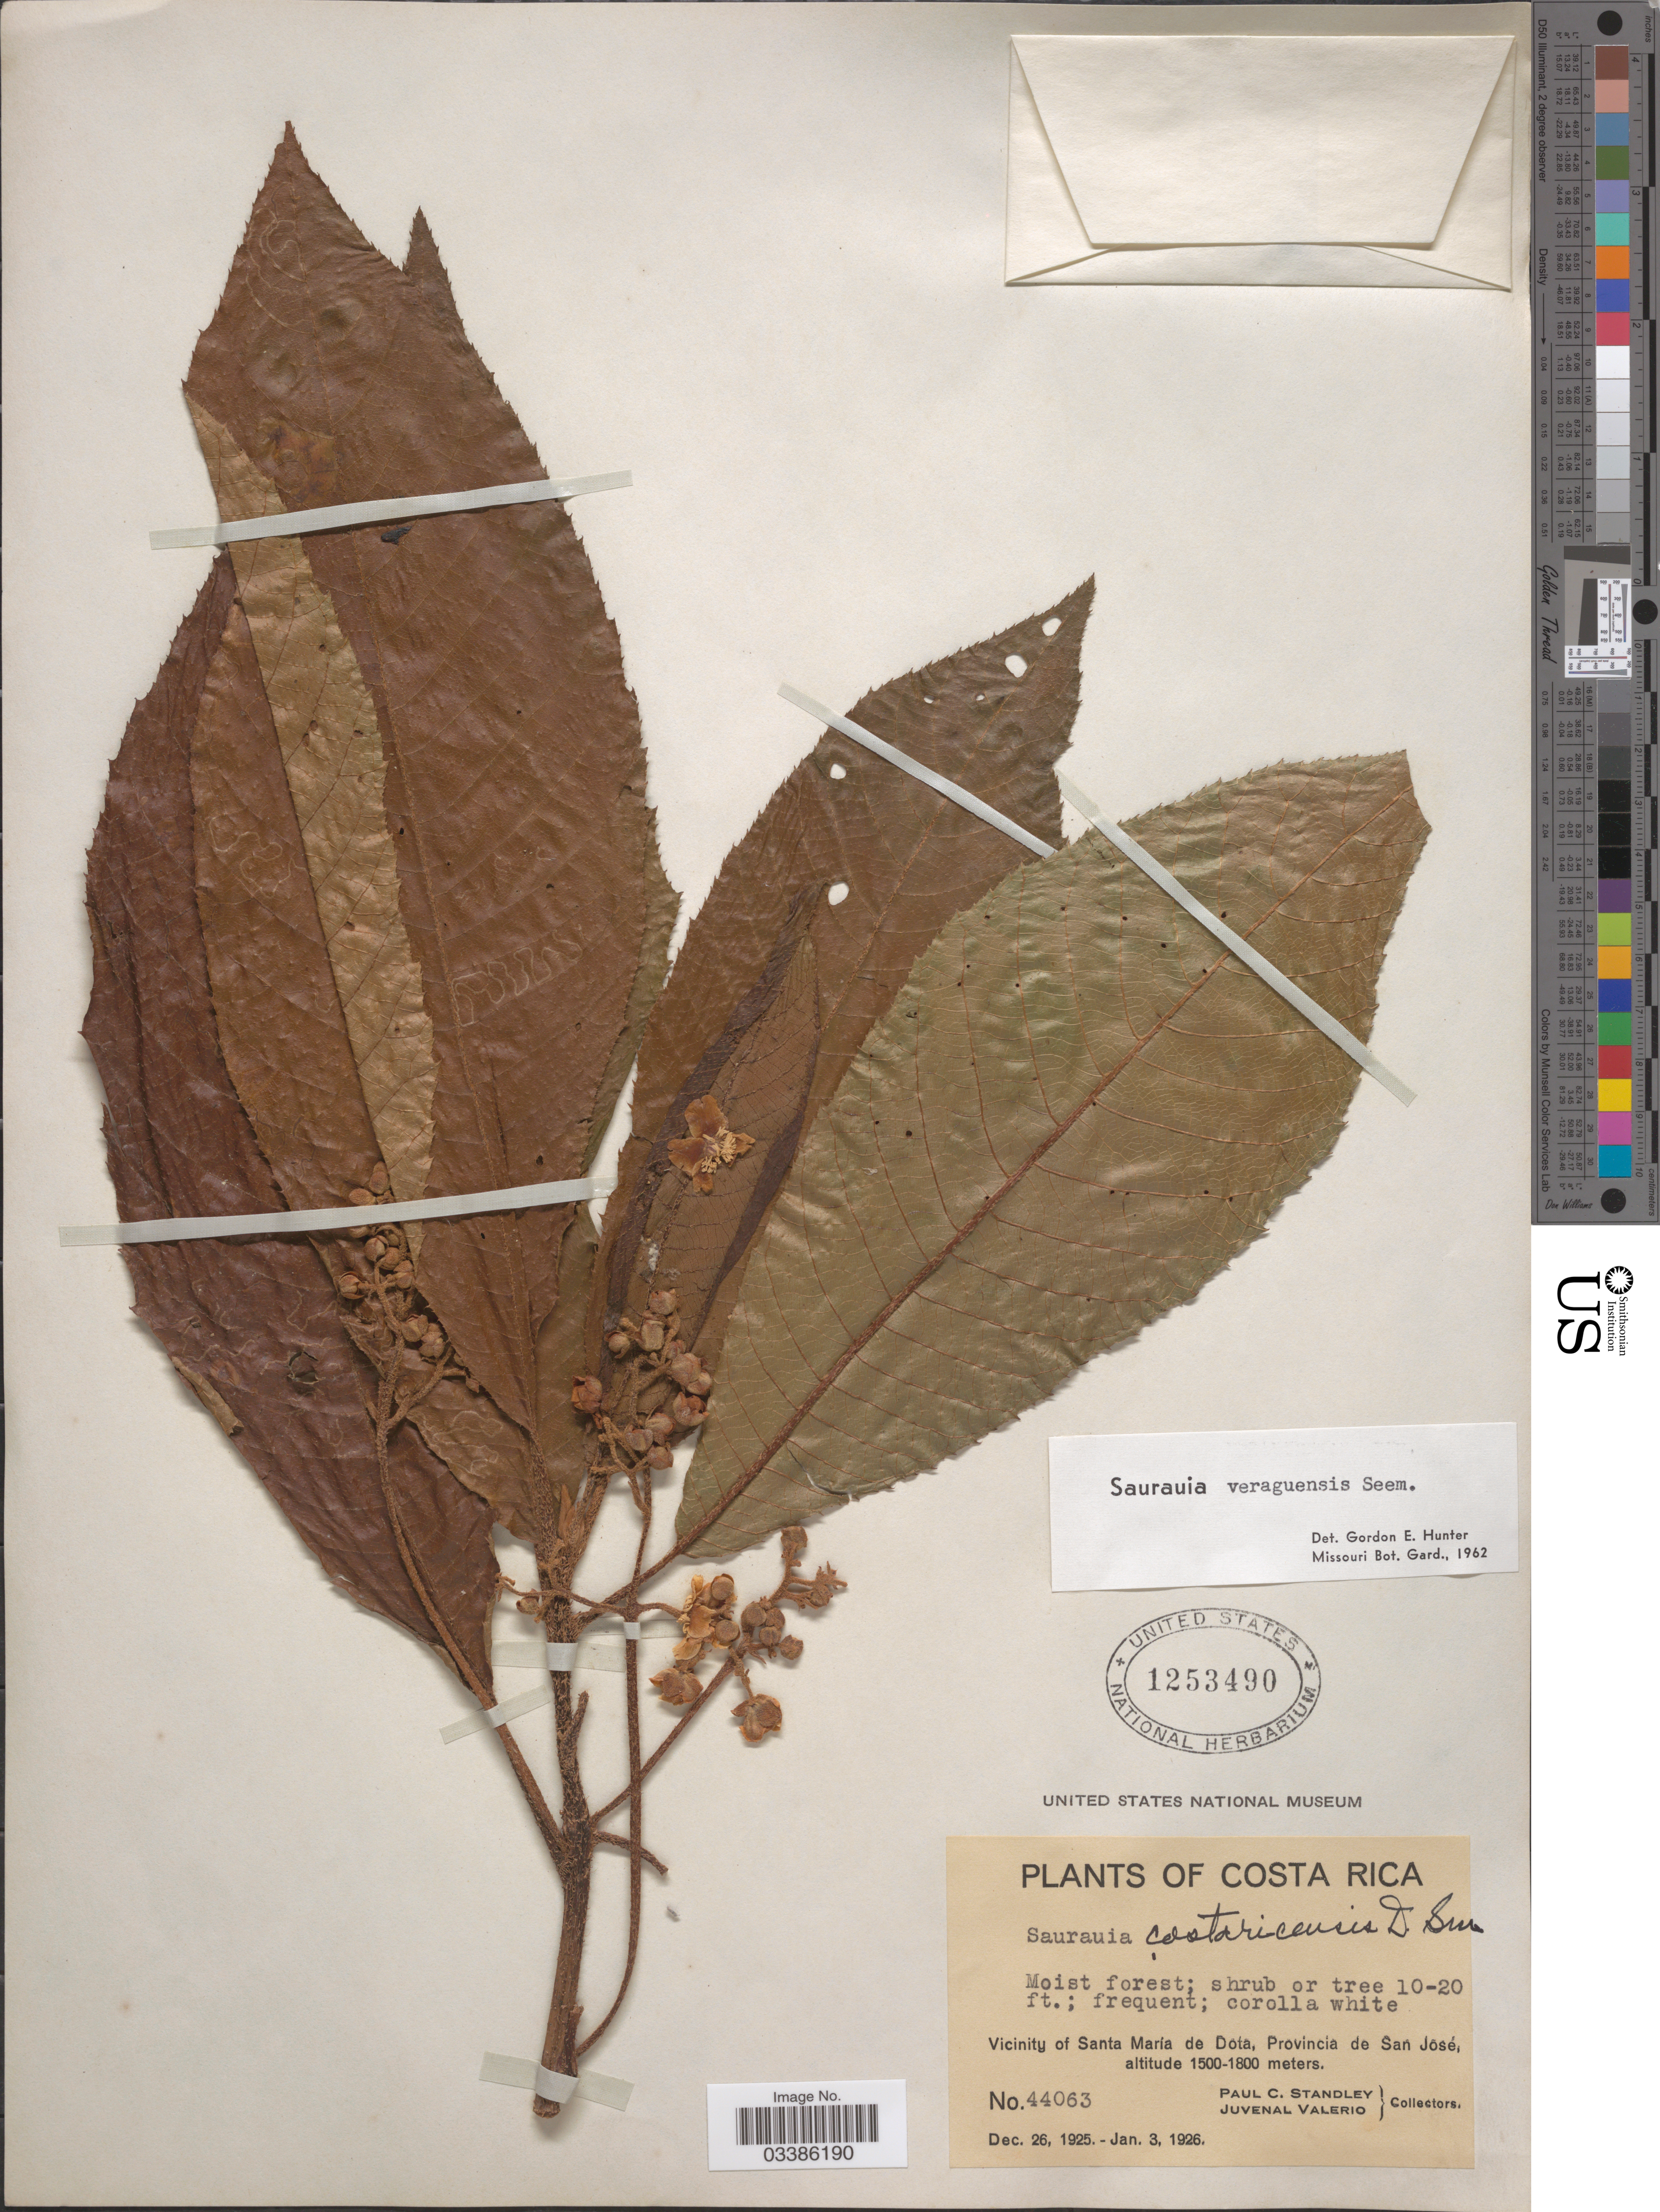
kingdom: Plantae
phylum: Tracheophyta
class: Magnoliopsida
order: Ericales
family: Actinidiaceae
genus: Saurauia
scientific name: Saurauia veraguasensis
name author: Seem.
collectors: P. C. Standley & J. Valerio R.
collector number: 44063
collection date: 1925-12-26/1926-01-03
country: Costa Rica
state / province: San José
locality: Vicinity of Santa Maria de Dota.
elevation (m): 1500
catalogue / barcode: US 1253490